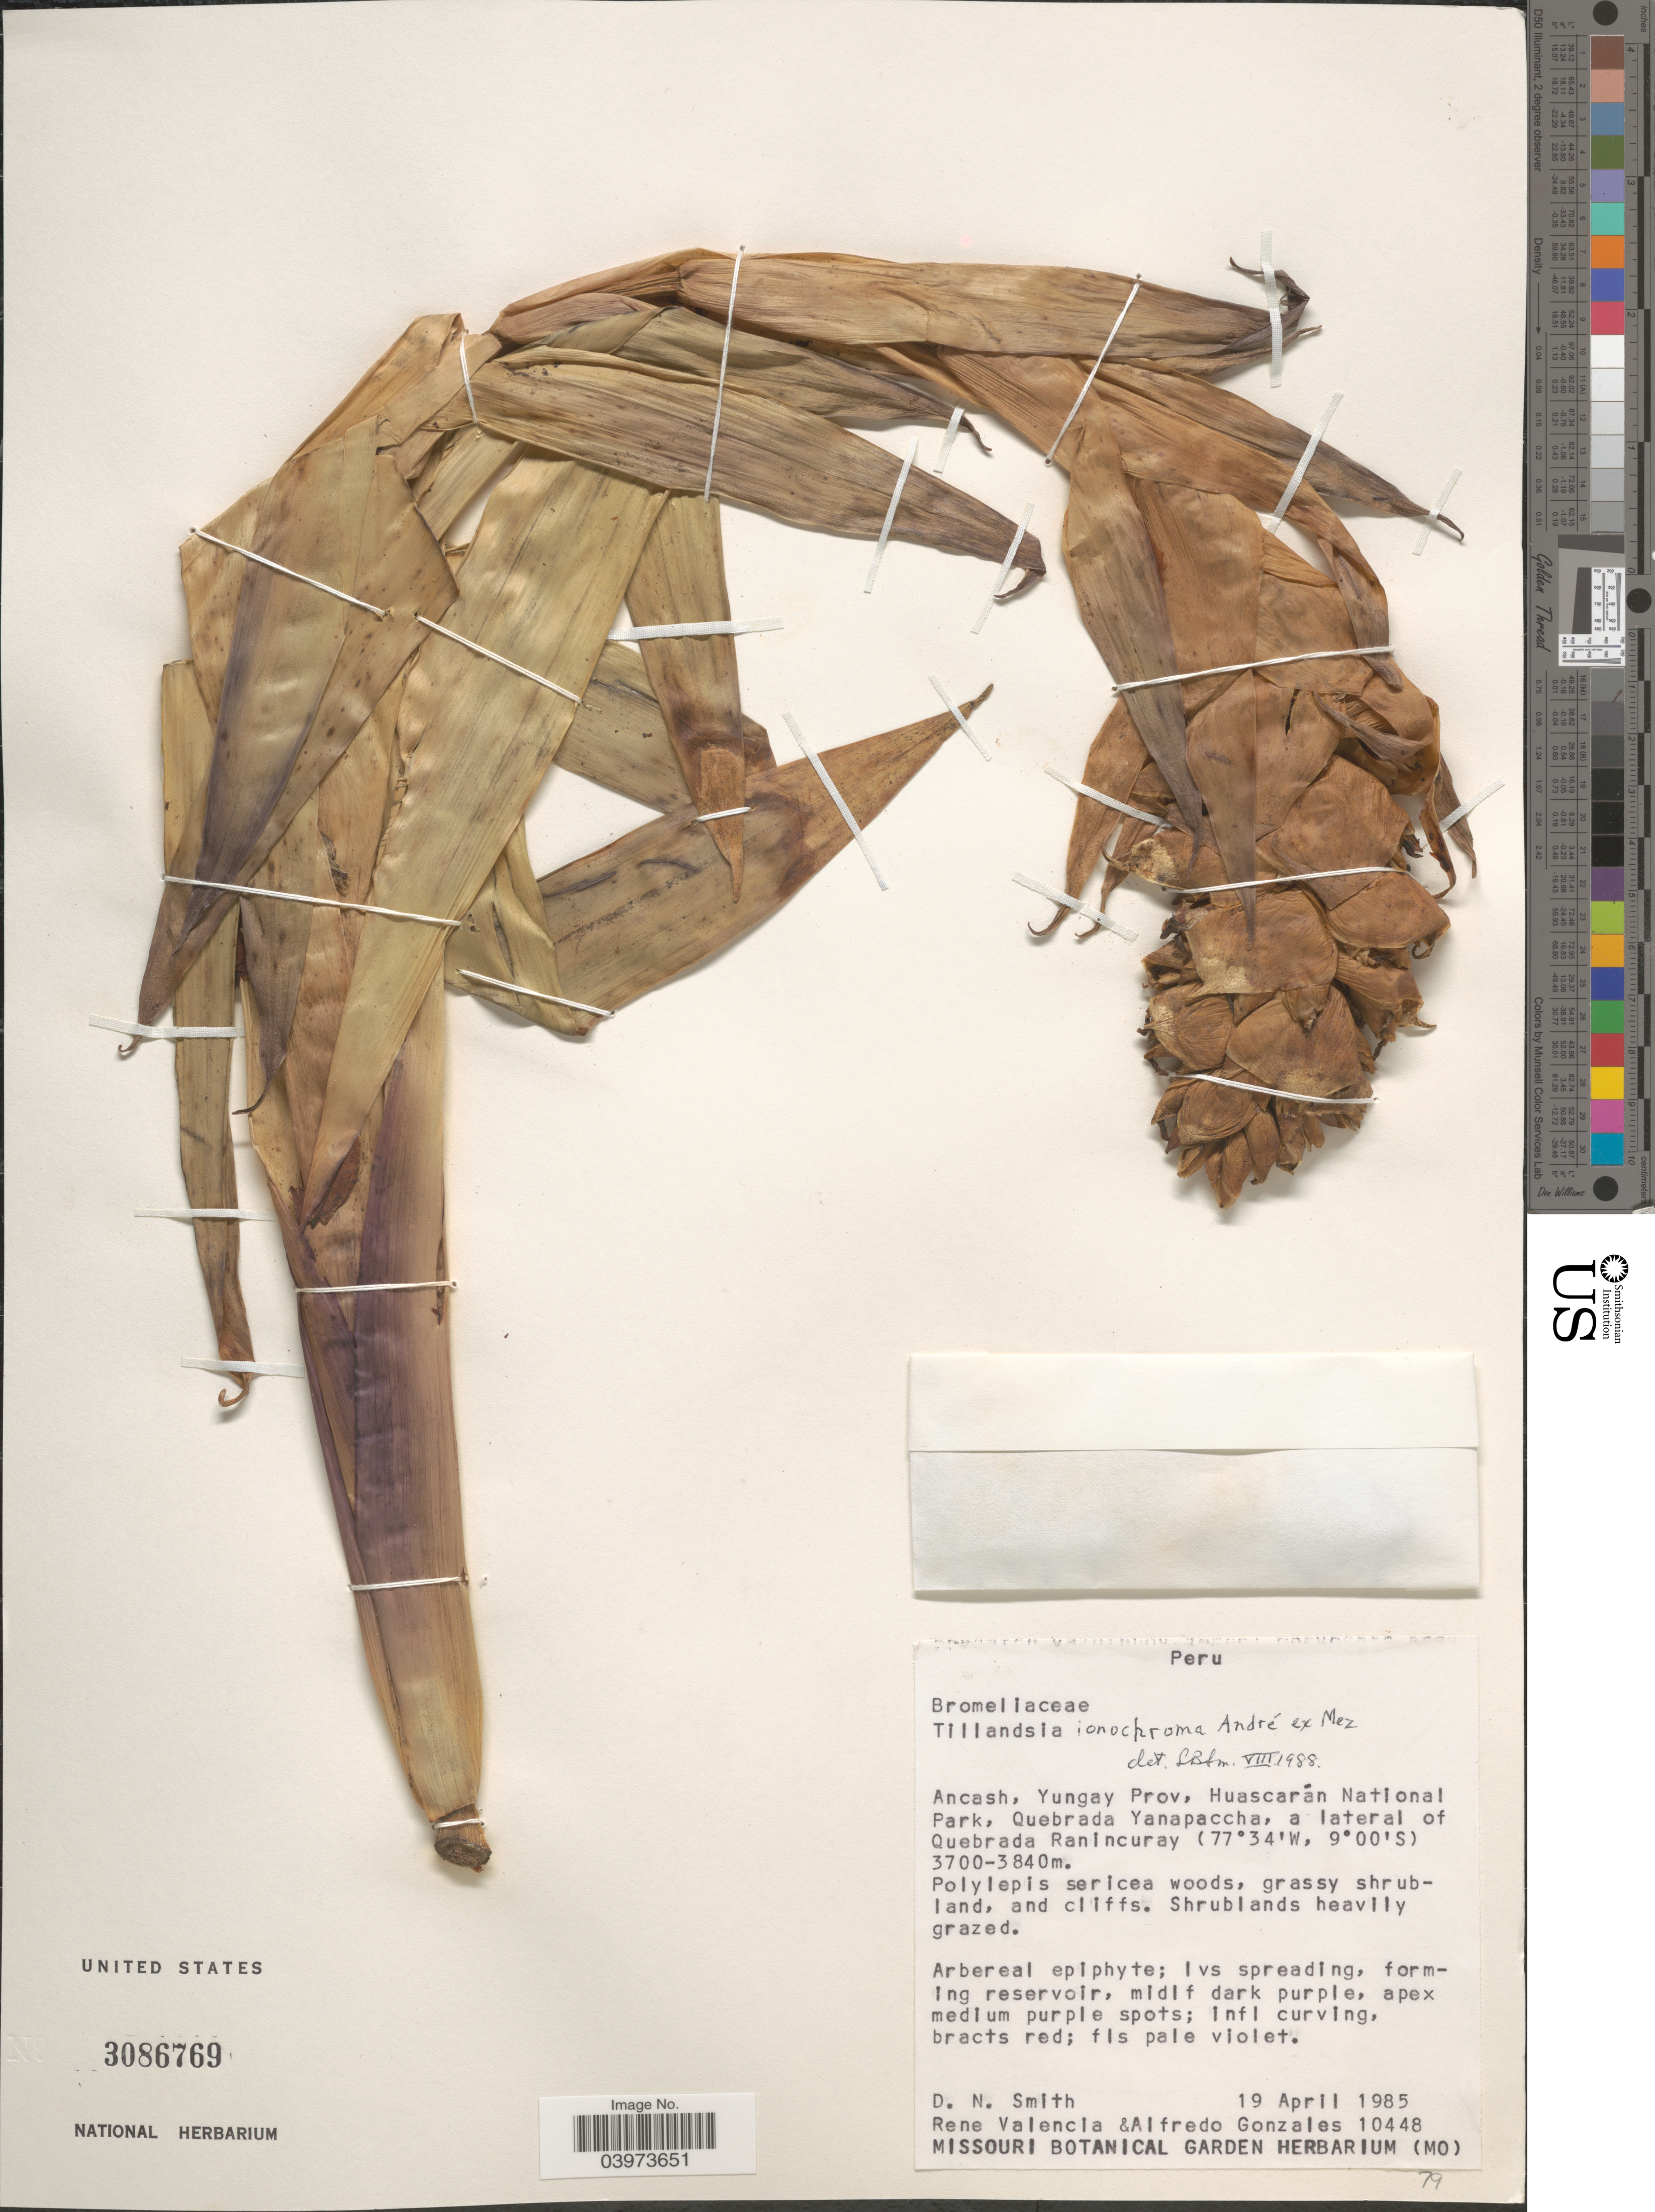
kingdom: Plantae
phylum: Tracheophyta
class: Liliopsida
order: Poales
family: Bromeliaceae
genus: Tillandsia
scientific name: Tillandsia ionochroma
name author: André ex Mez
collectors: D. Smith, R. Valencia & A. Gonzáles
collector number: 10448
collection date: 1985-04-19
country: Peru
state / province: Ancash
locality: Yungay Prov, Huascarán National Park, Quebrada Yanapaccha, a lateral of Quebrada Ranincuray.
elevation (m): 3700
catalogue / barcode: US 3086769